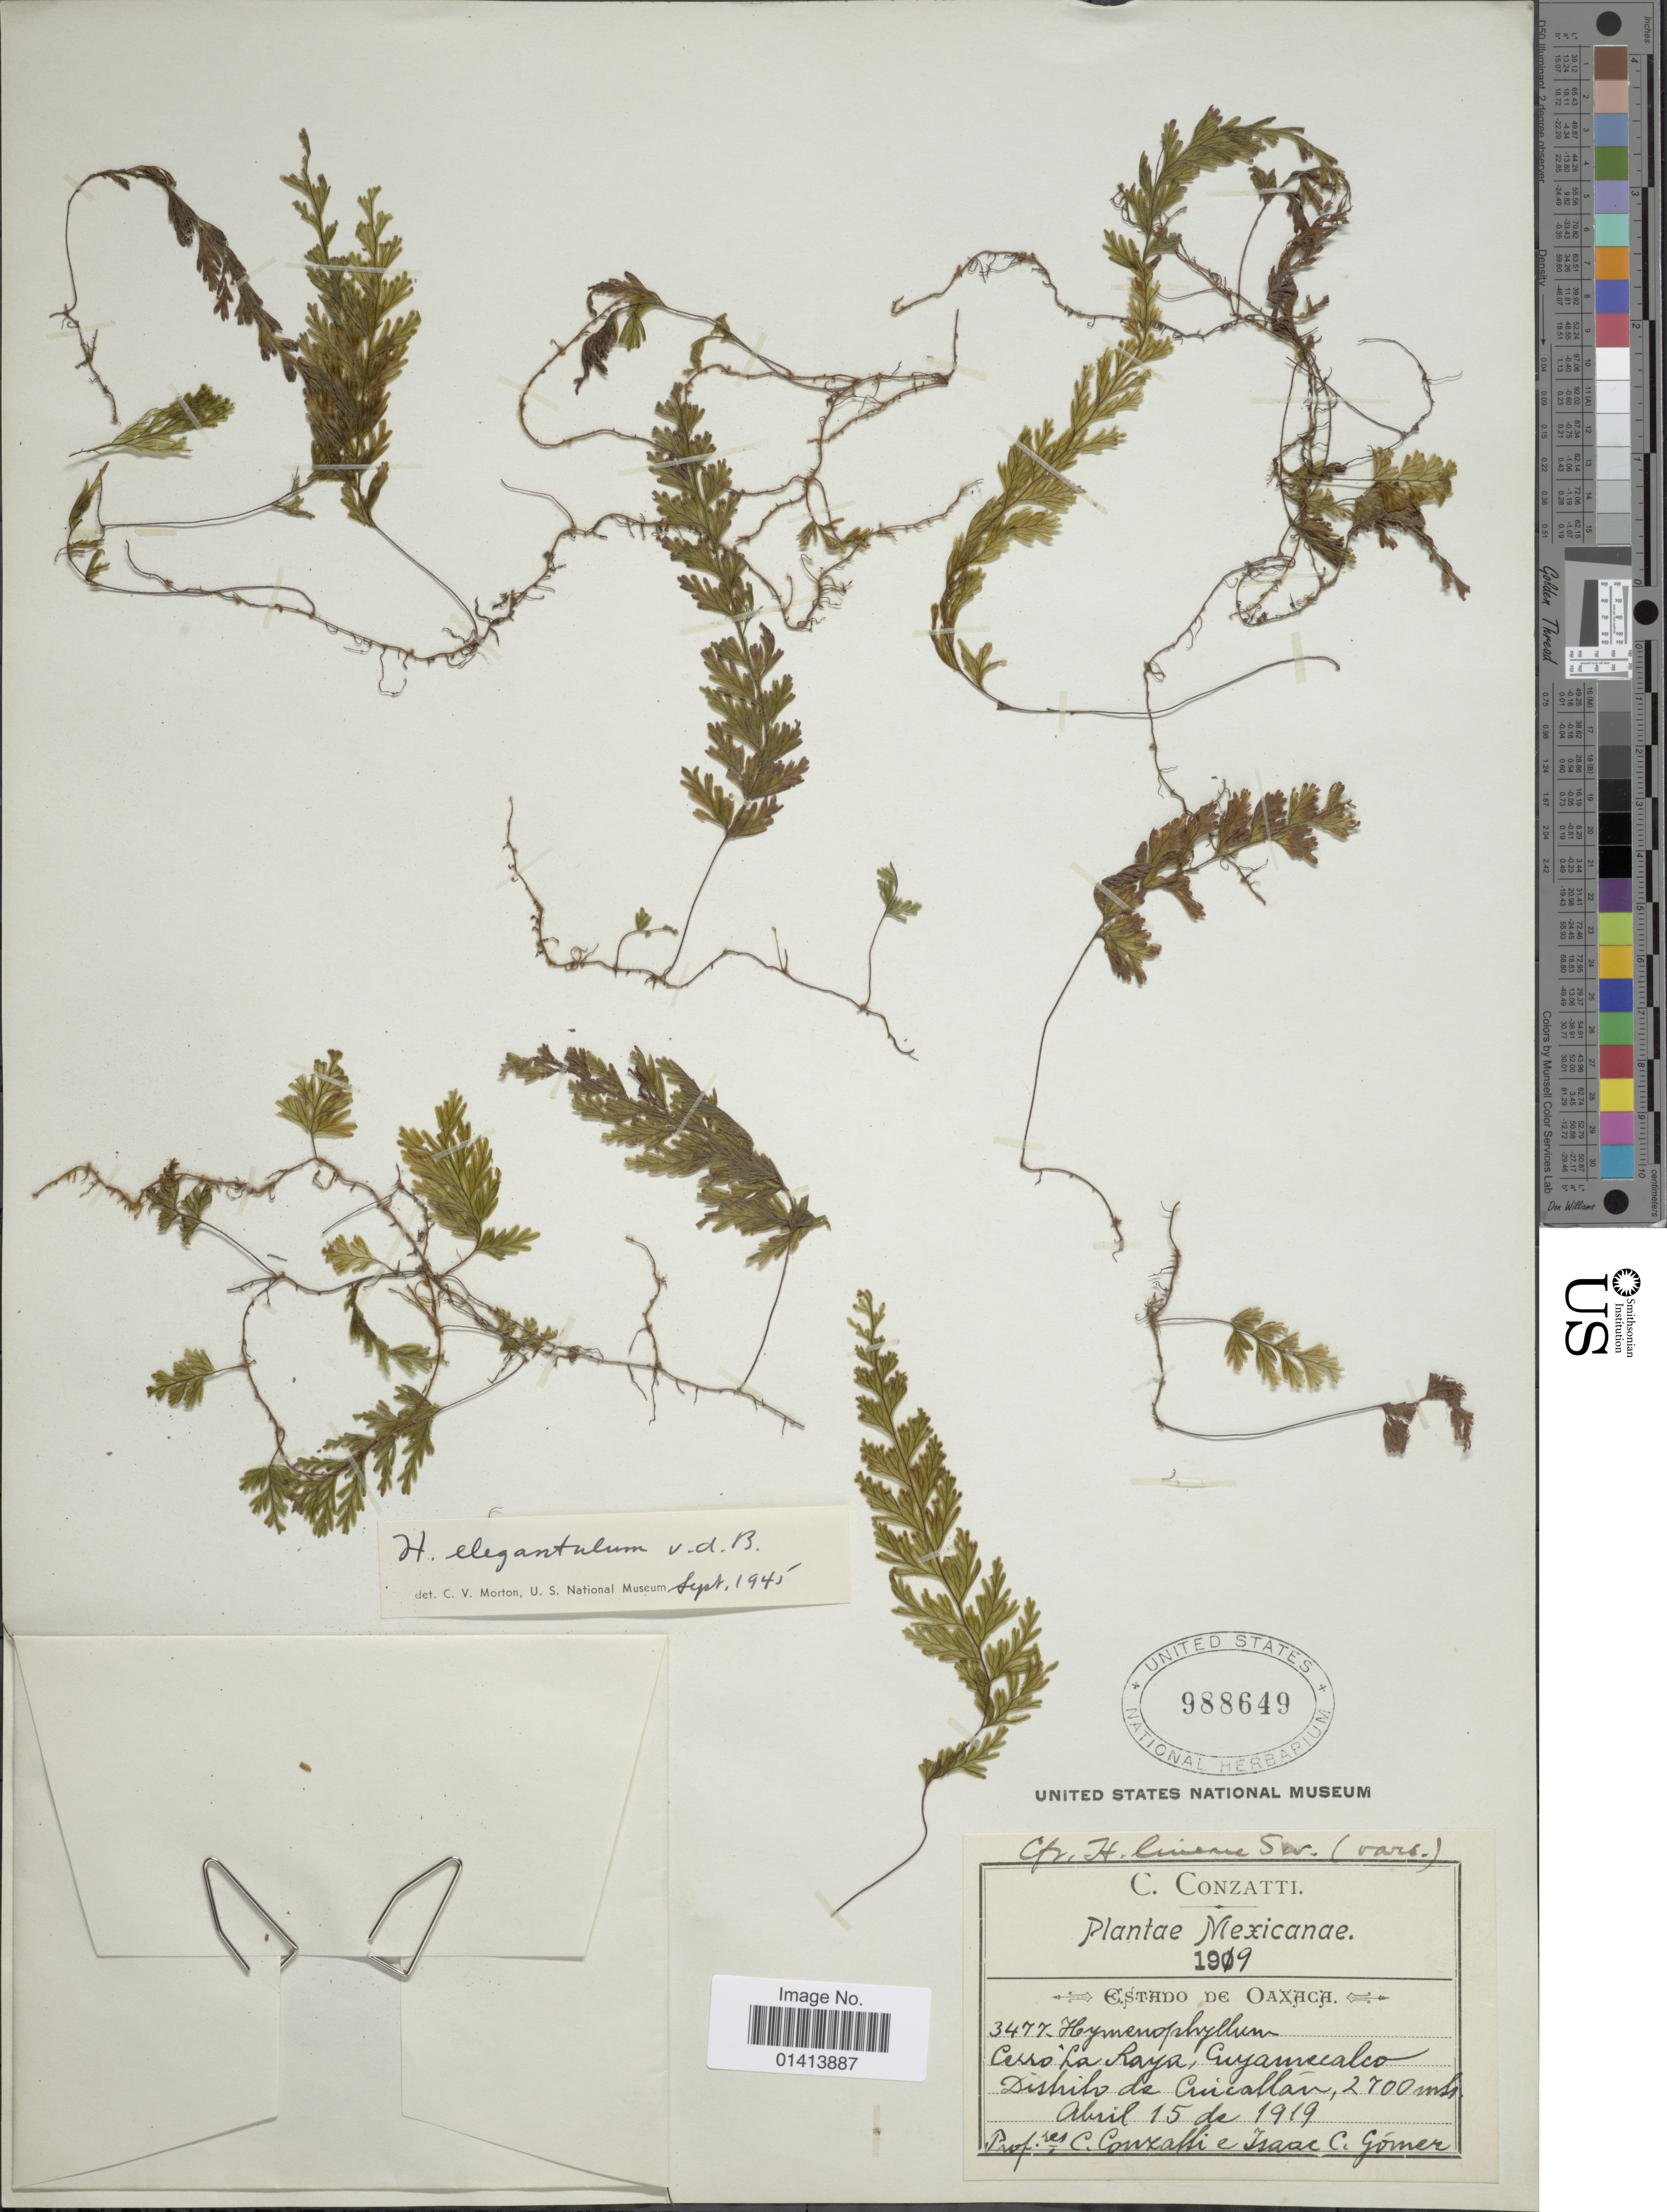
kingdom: Plantae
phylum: Tracheophyta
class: Polypodiopsida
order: Hymenophyllales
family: Hymenophyllaceae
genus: Hymenophyllum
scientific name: Hymenophyllum elegantulum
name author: Bosch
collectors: C. Conzatti & I. Gomer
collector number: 3477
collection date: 1919-04-15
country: Mexico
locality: Cerro La Raya, Cuyamecalco Distrito fr Cuicatlán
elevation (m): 2700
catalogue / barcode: US 988649